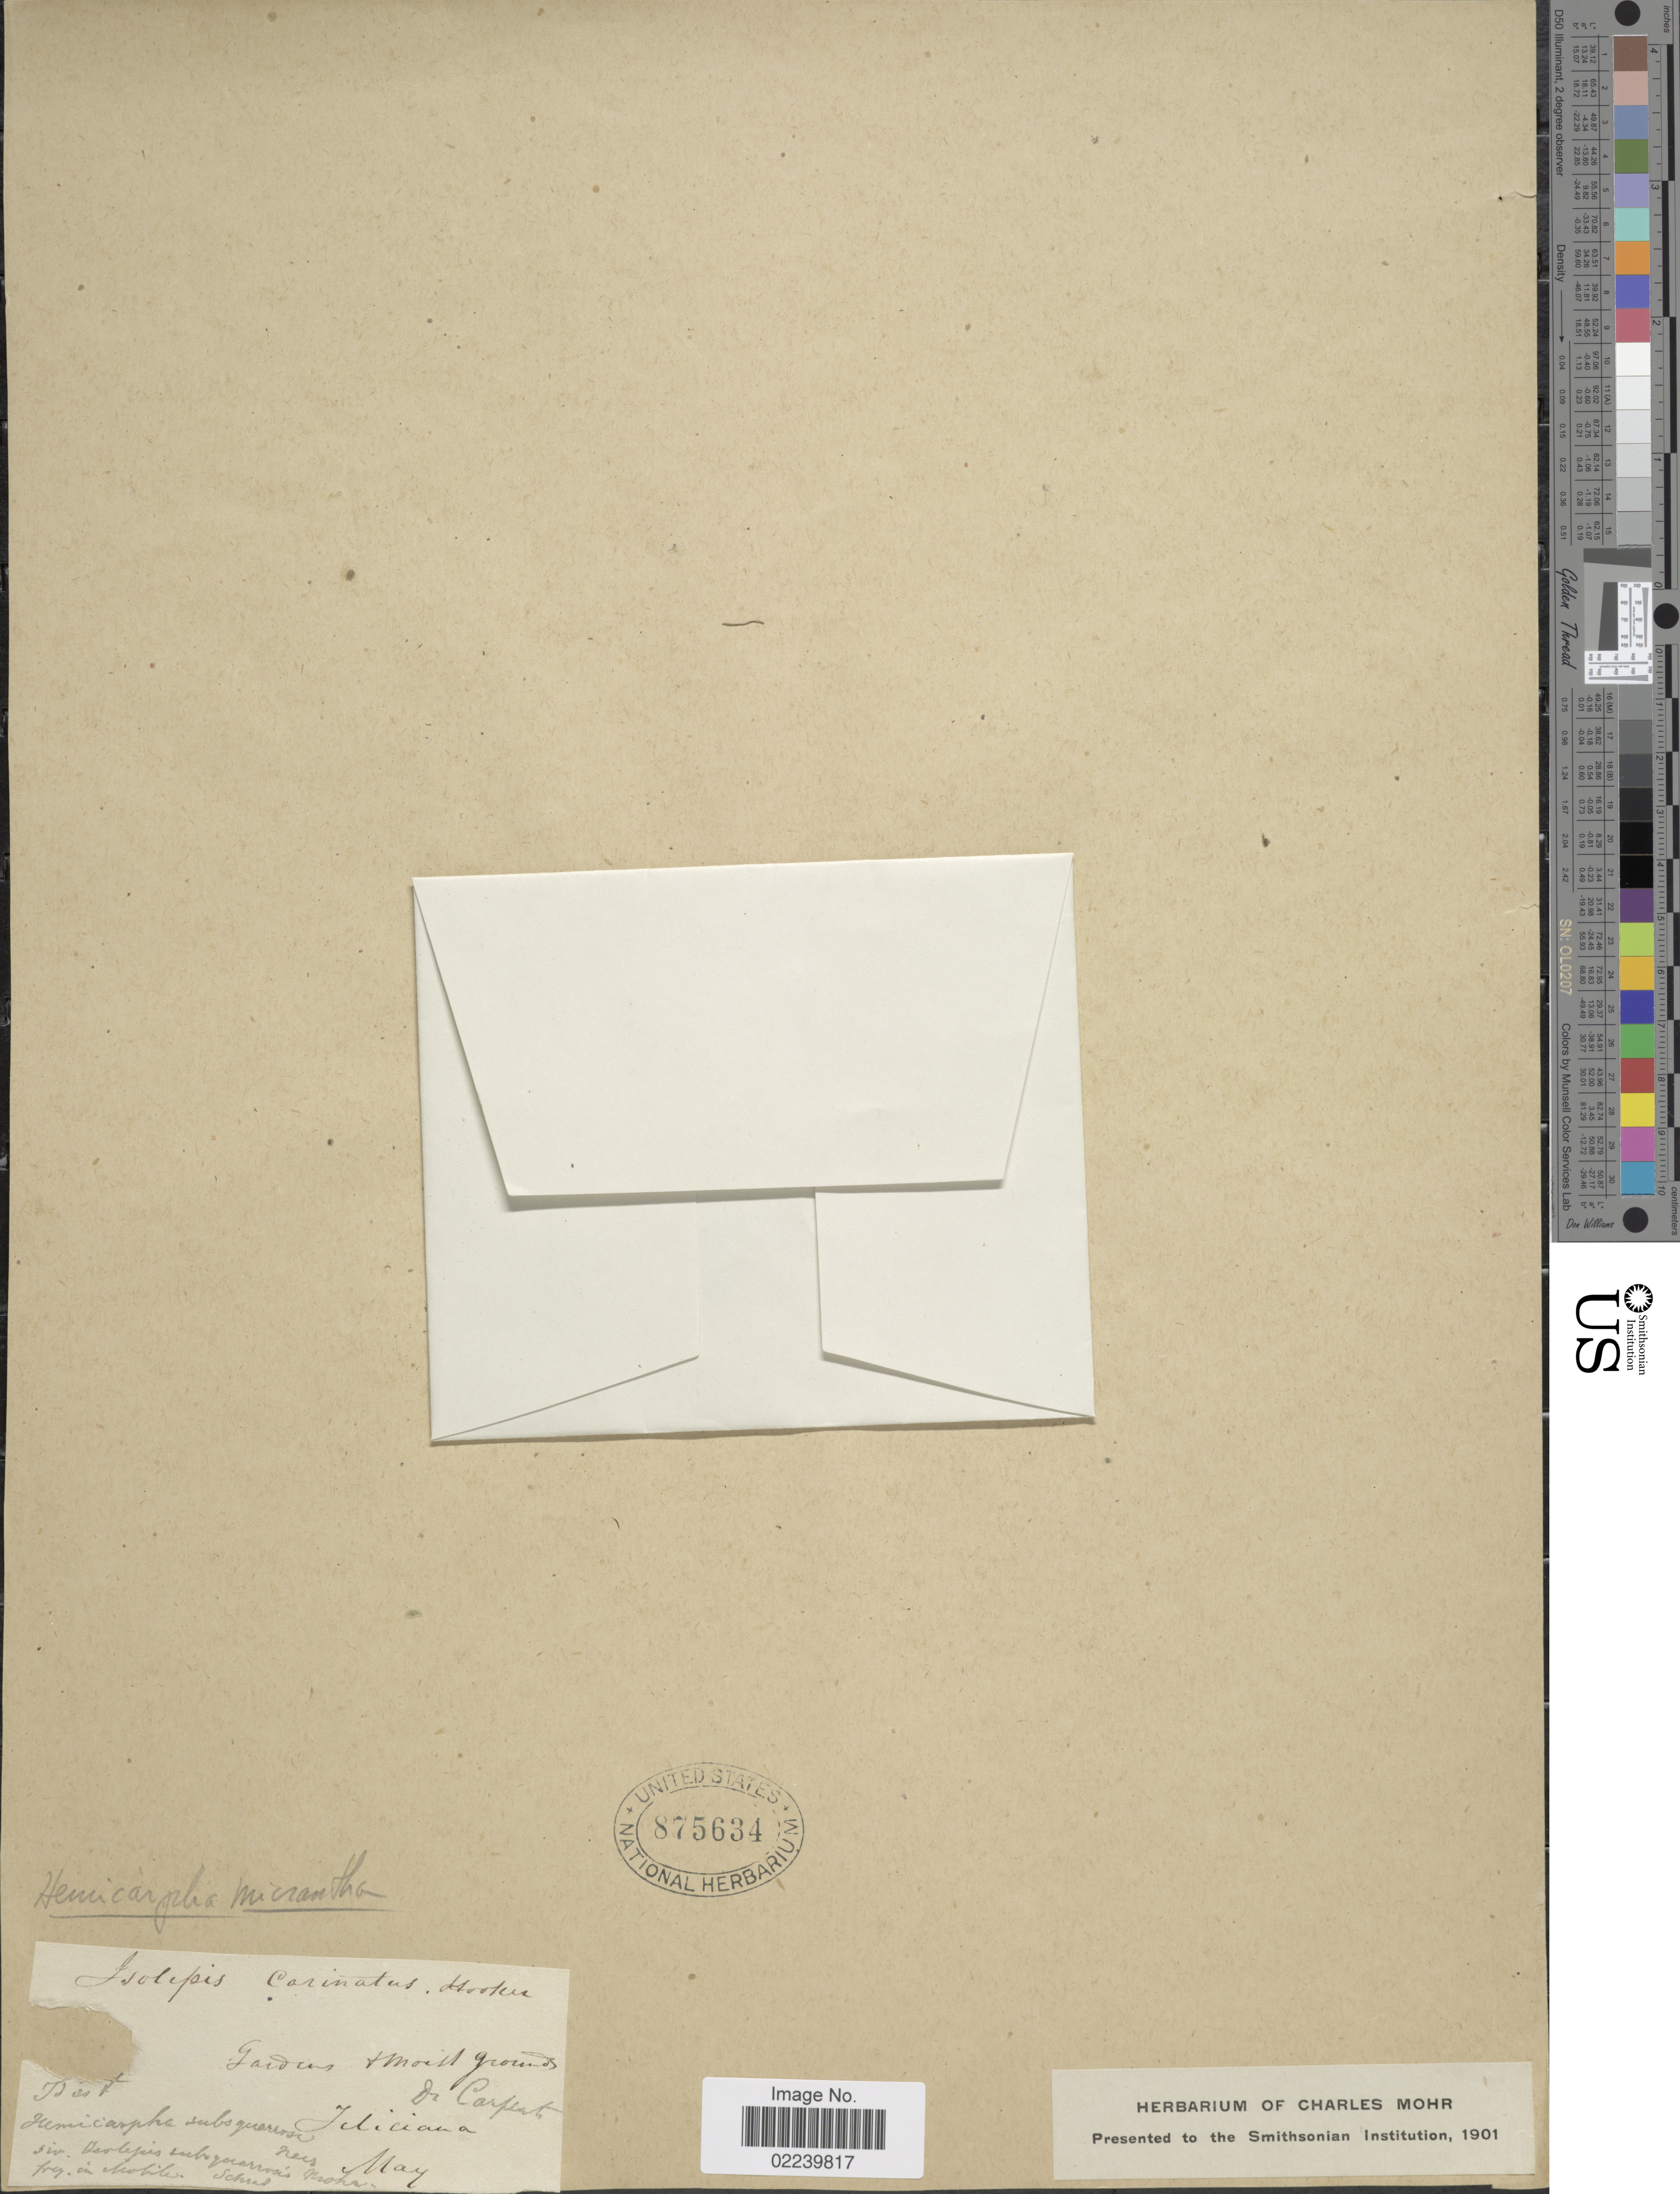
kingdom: Plantae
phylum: Tracheophyta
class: Liliopsida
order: Poales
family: Cyperaceae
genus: Cyperus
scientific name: Cyperus subsquarrosus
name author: (Muhl.) Bauters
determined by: Strong, M. T., (US), Smithsonian Institution - National Museum of Natural History (UNITED STATES)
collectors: Carpent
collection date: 1901-05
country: United States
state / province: Louisiana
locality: Feliciana.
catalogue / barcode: US 875634